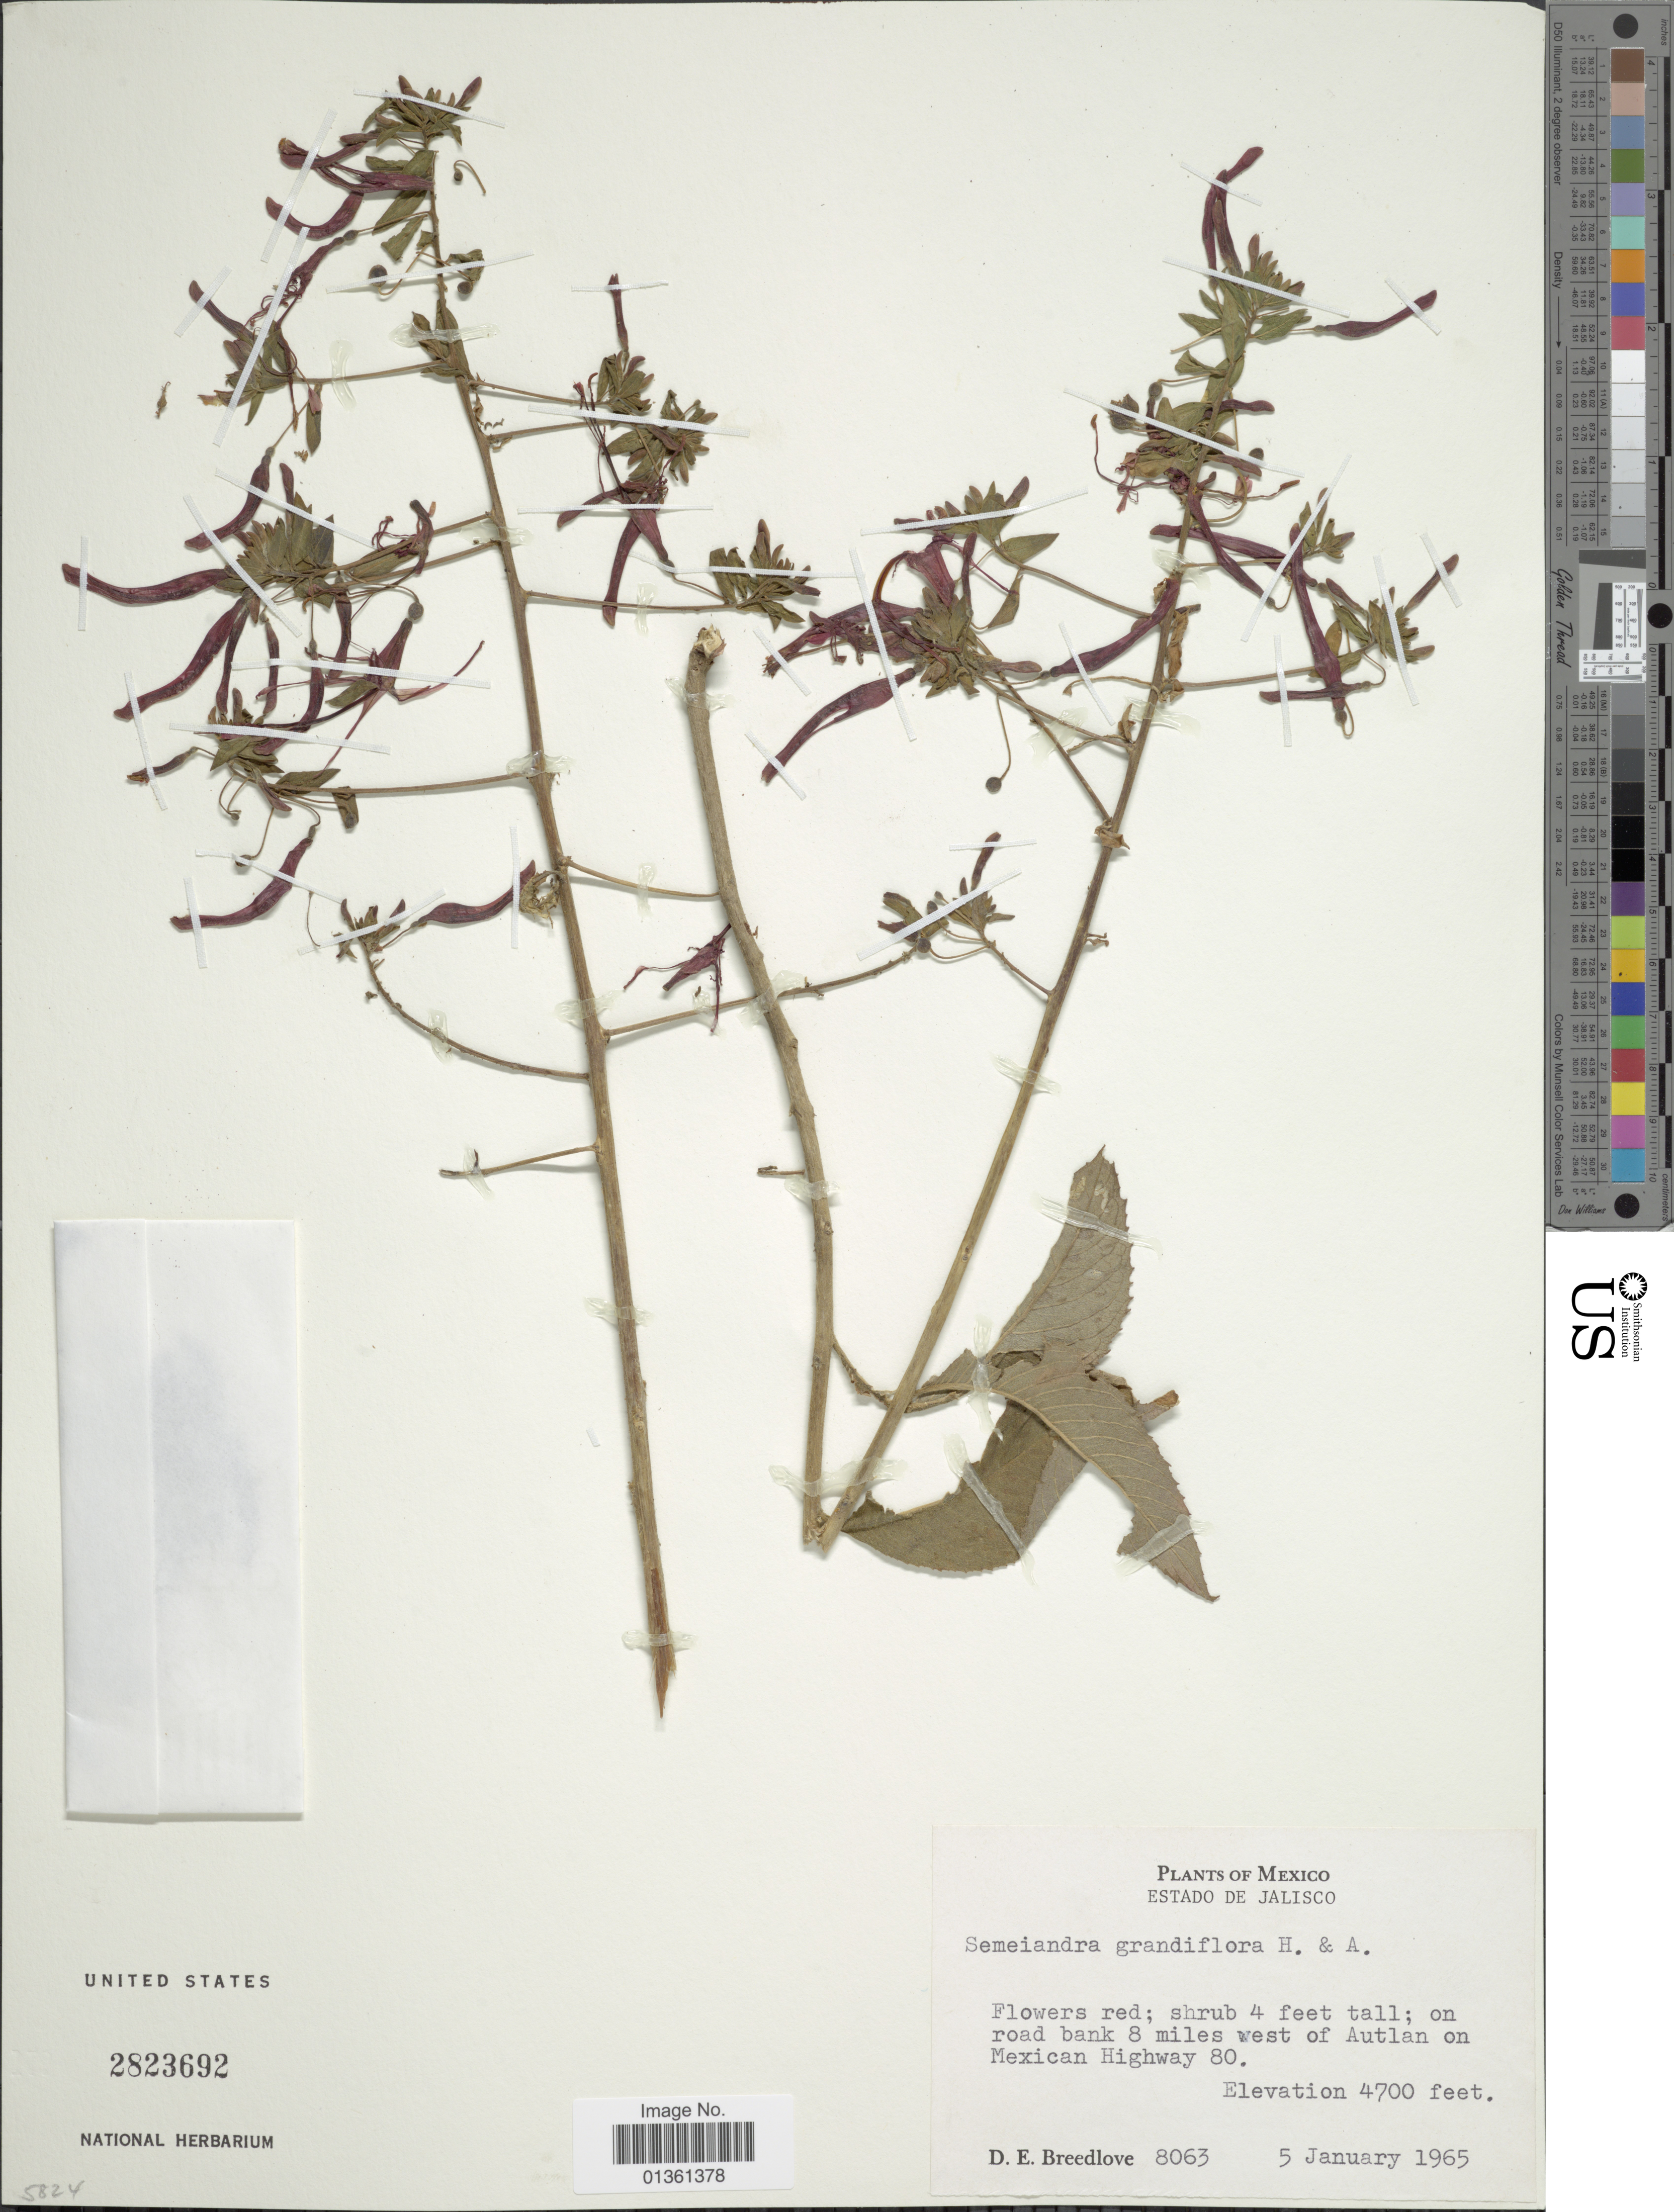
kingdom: Plantae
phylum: Tracheophyta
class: Magnoliopsida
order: Myrtales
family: Onagraceae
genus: Lopezia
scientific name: Lopezia semeiandra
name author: Plitmann et al.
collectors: D. E. Breedlove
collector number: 8063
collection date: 1965-01-05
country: Mexico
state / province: Jalisco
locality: On road bank 8 miles west of Autlan on Mexican Highway 80.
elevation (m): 1433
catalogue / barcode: US 2823692